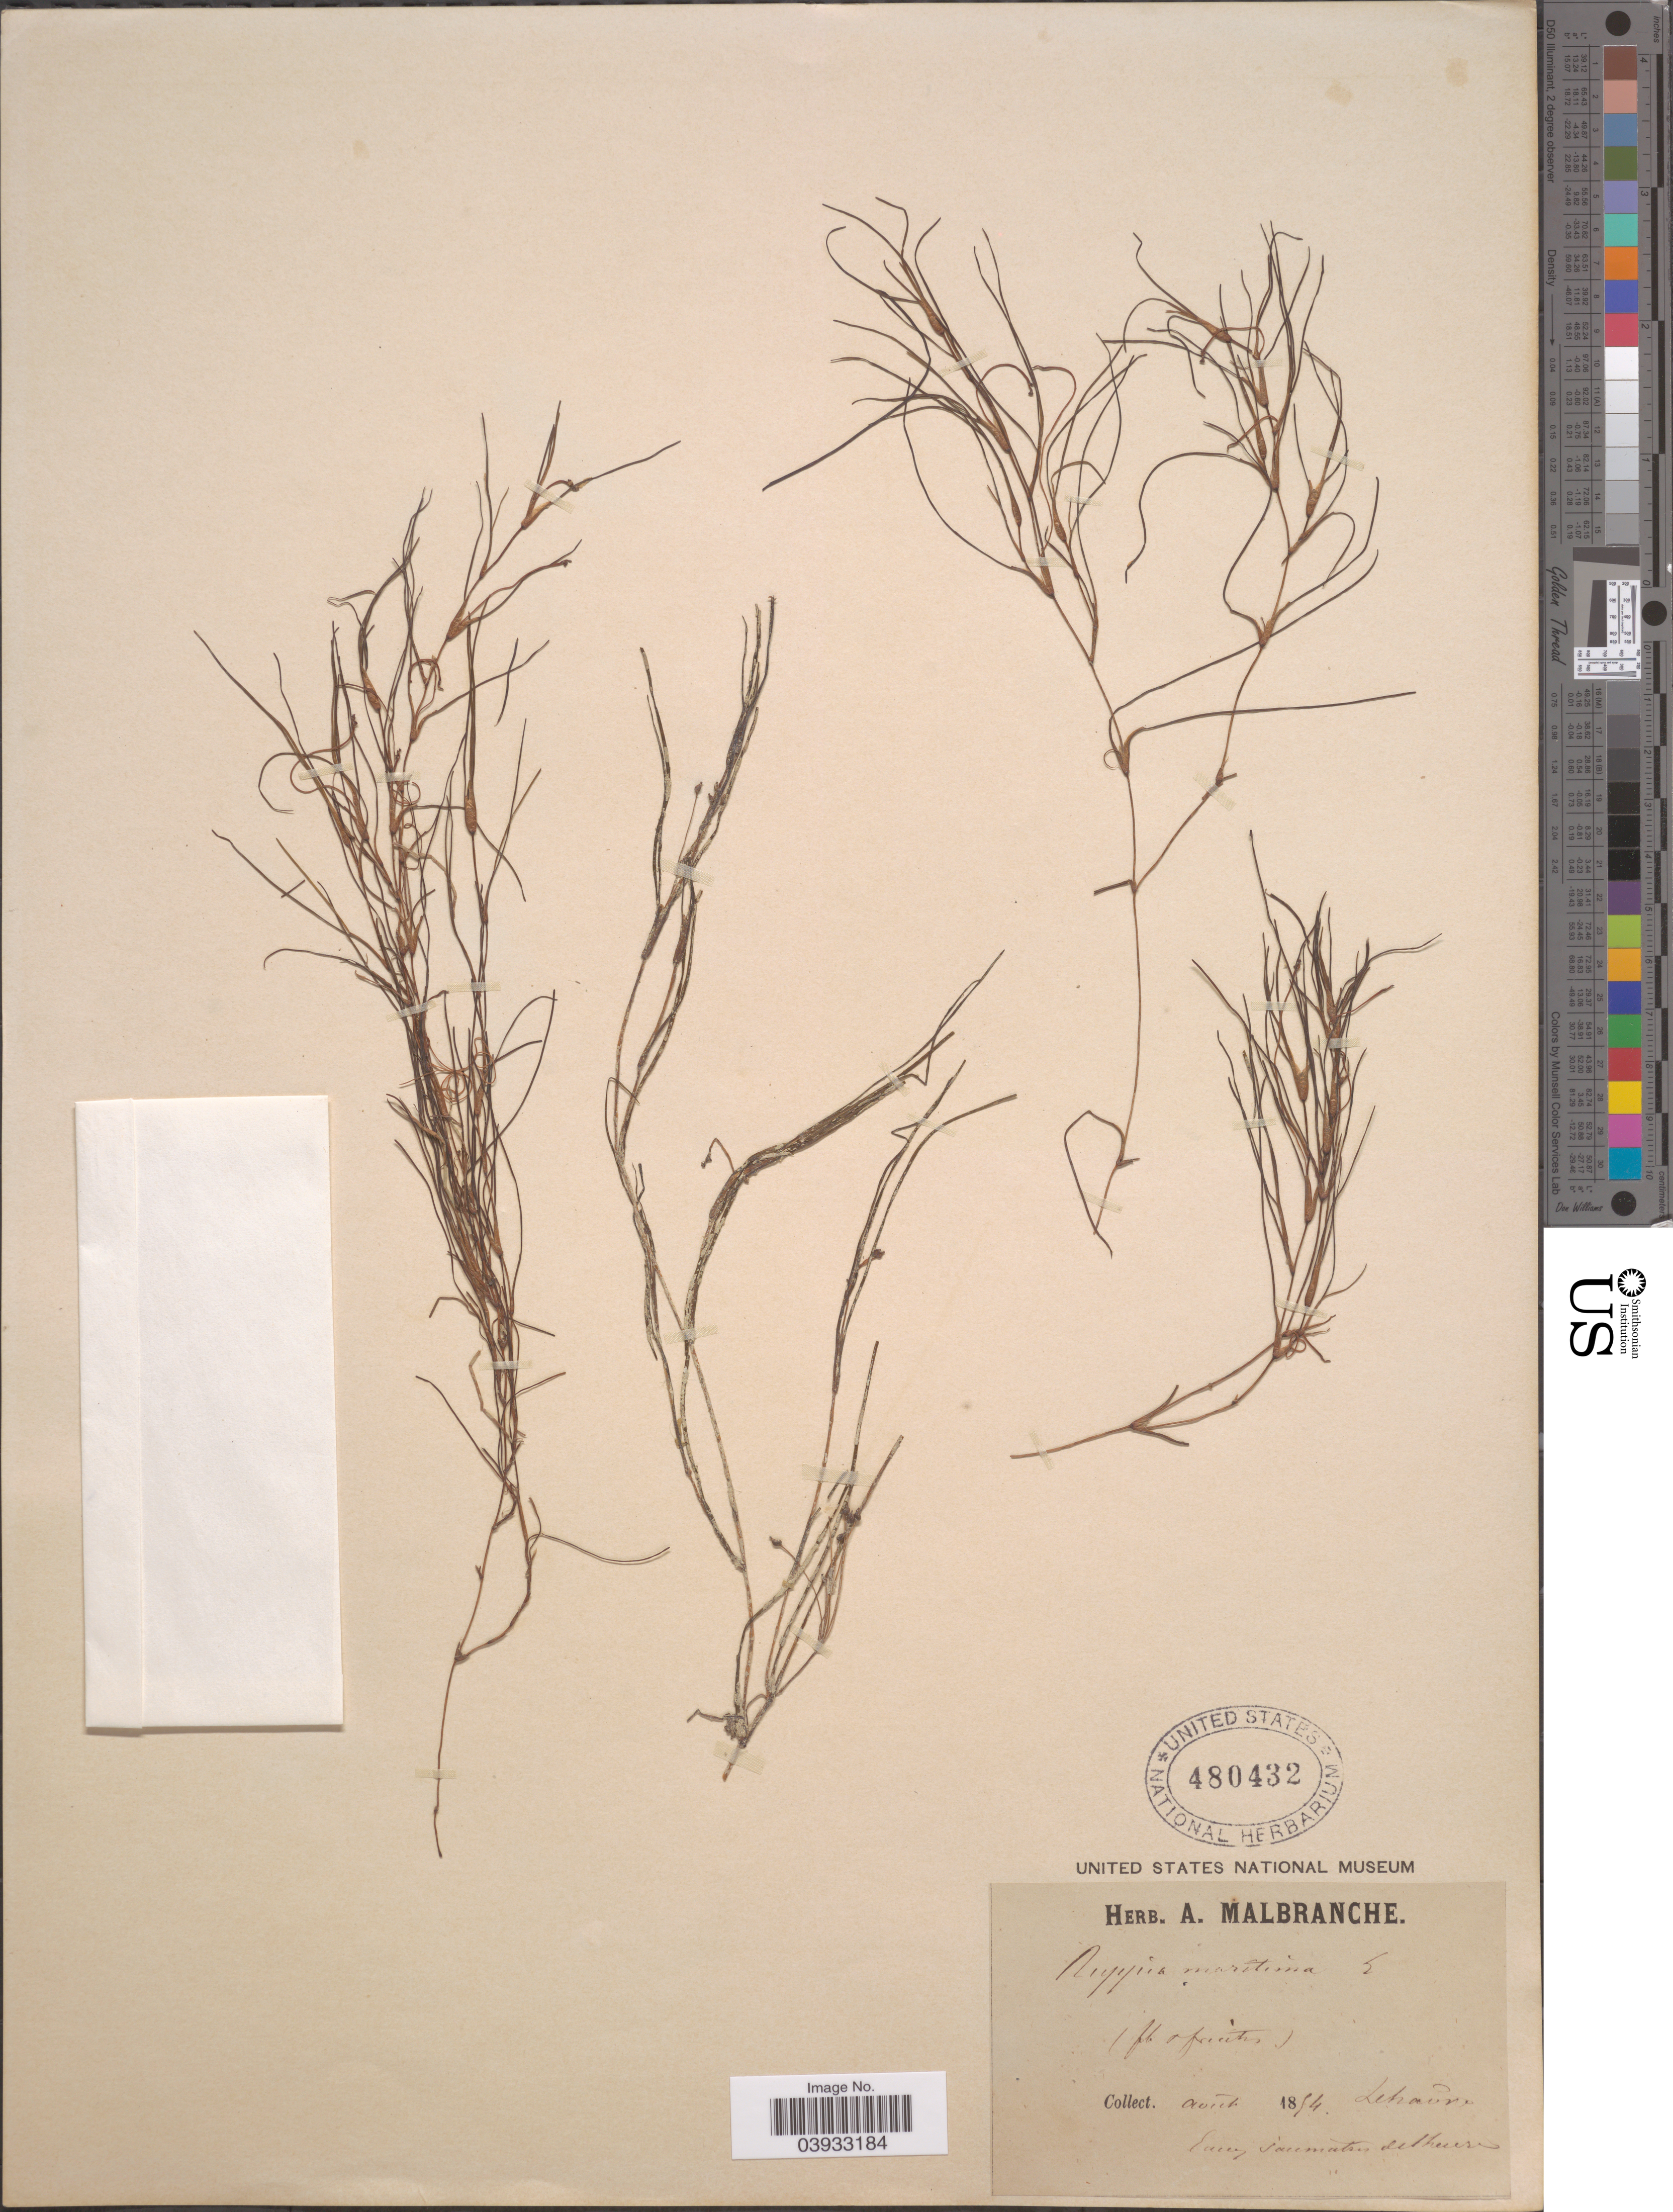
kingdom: Plantae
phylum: Tracheophyta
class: Liliopsida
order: Alismatales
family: Ruppiaceae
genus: Ruppia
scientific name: Ruppia maritima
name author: L.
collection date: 1854-08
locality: eaux jaumâtres detheure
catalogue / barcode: US 480432